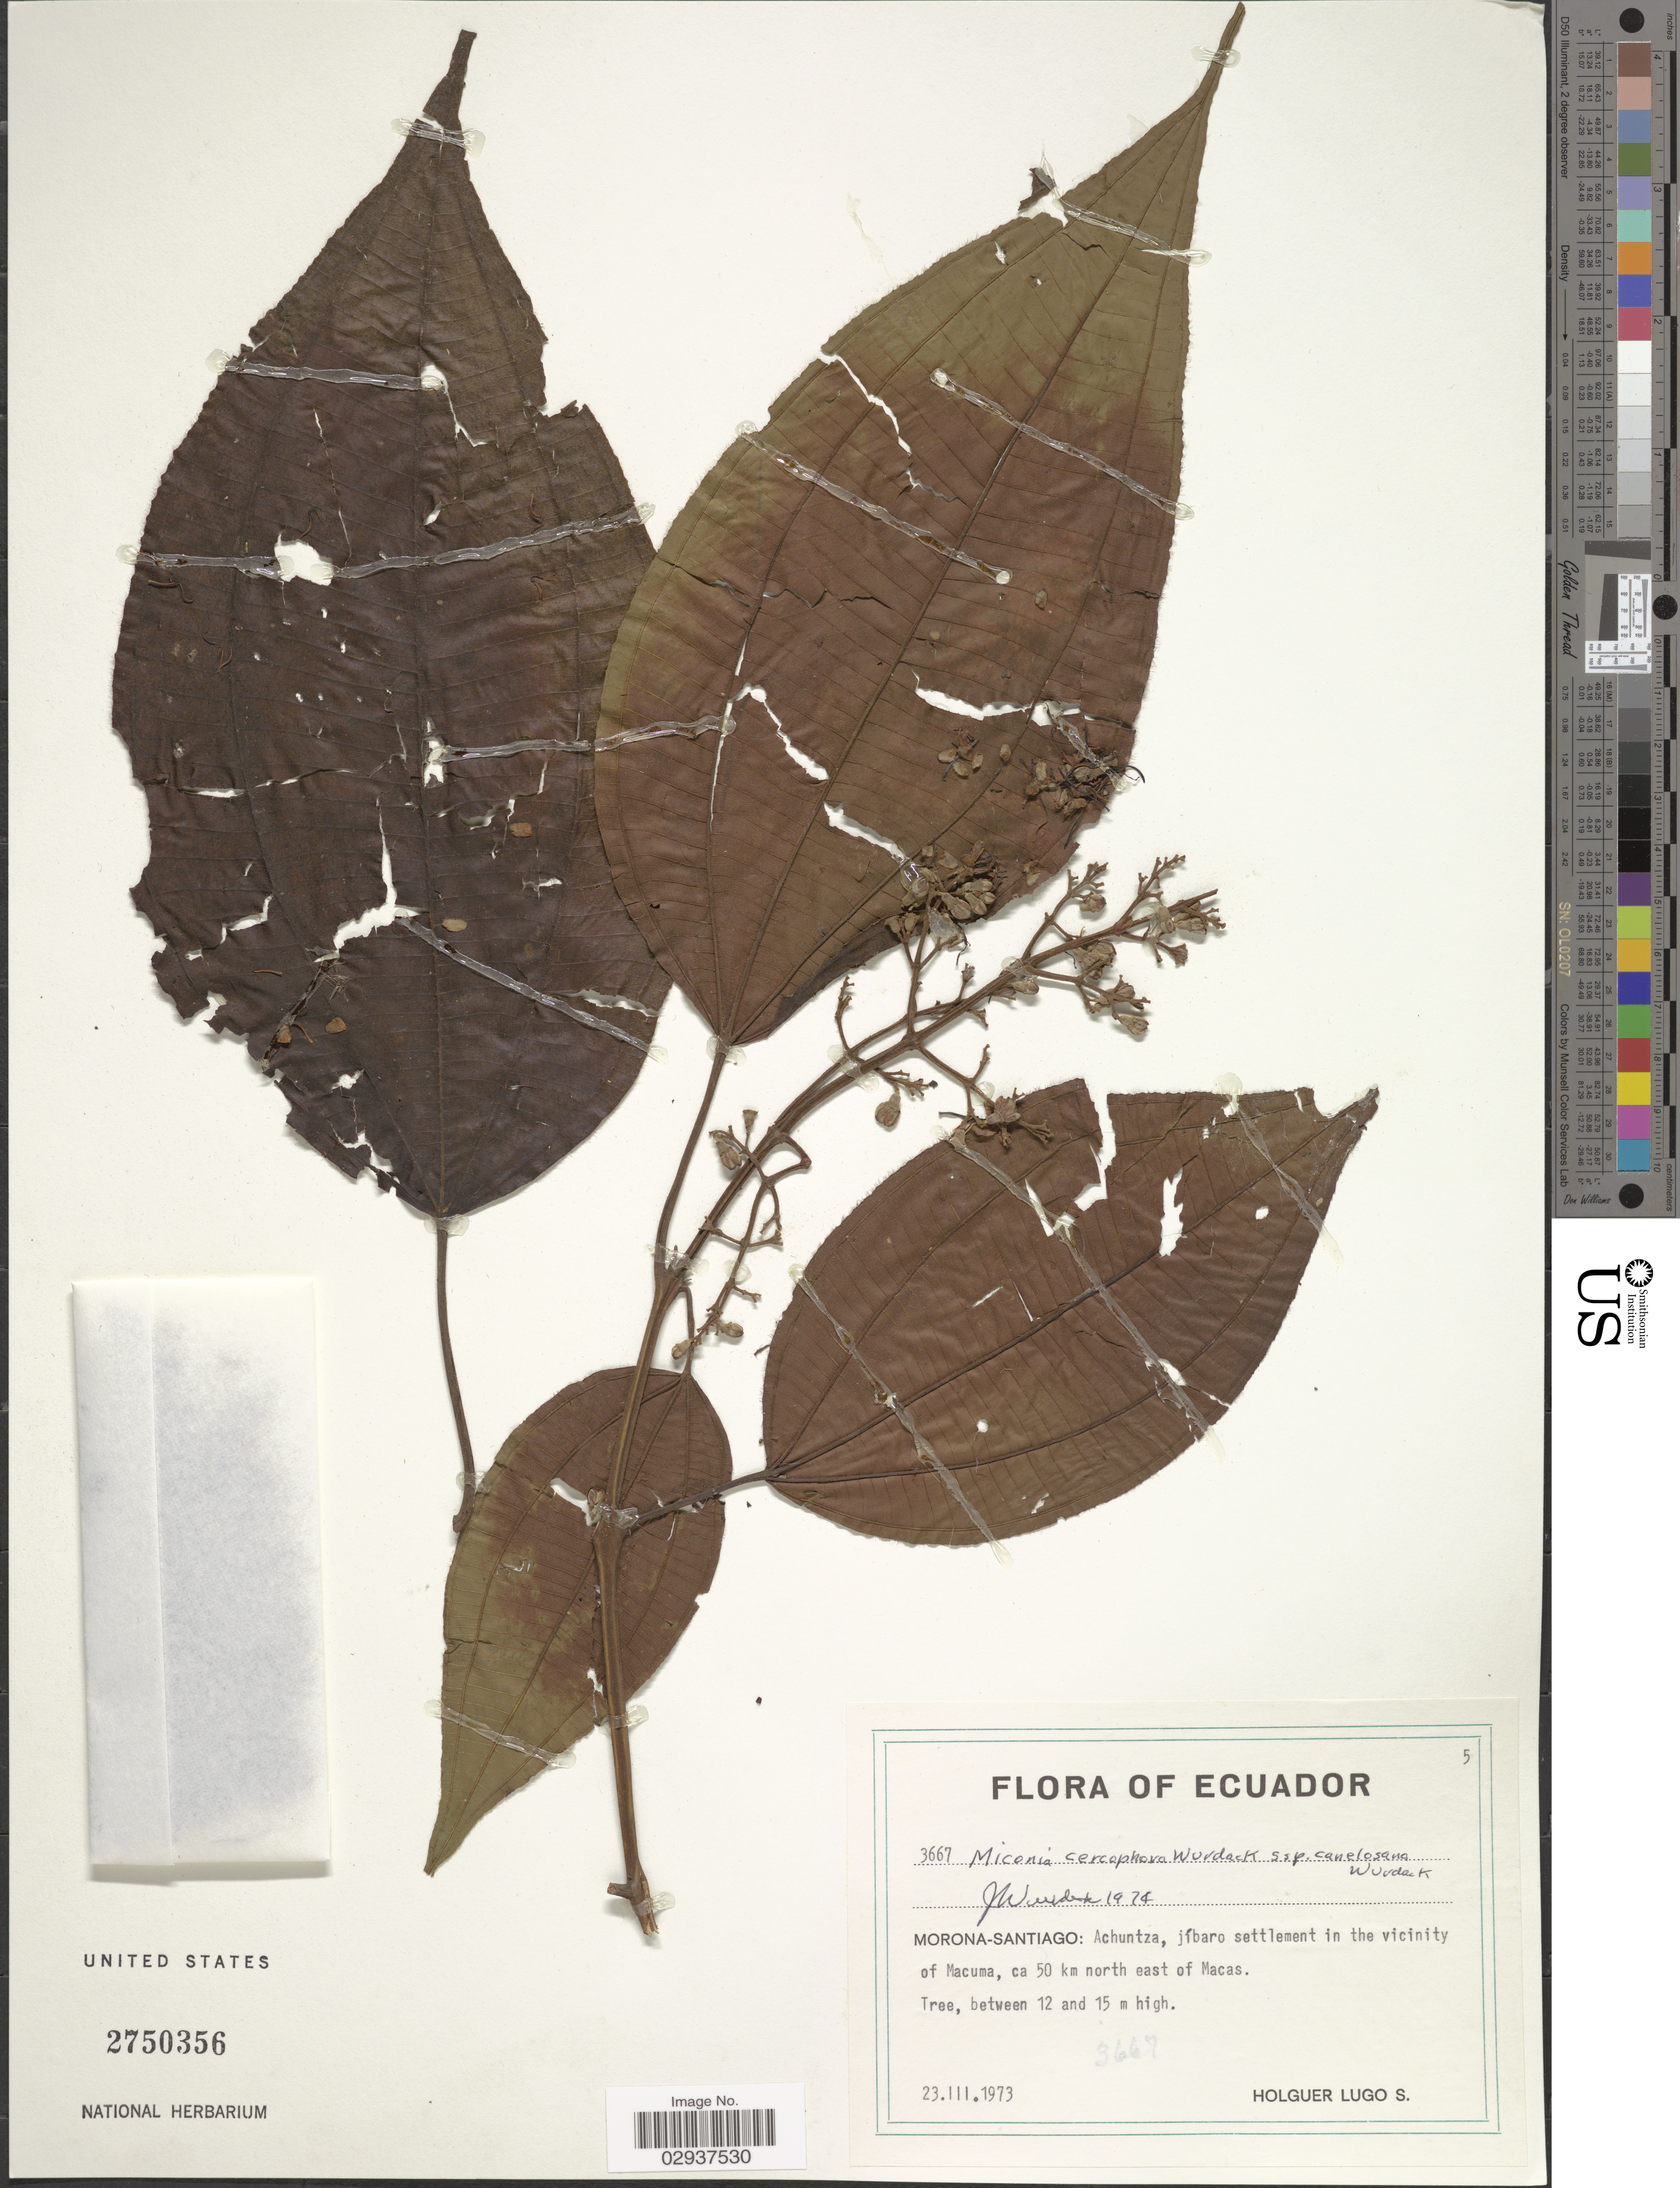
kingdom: Plantae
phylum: Tracheophyta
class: Magnoliopsida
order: Myrtales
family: Melastomataceae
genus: Miconia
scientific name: Miconia cercophora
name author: Wurdack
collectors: H. Lugo S.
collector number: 3667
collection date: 1973-03-23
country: Ecuador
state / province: Morona-Santiago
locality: Achuntza, jíbaro settlement in the vicinity of Macuma, ca 50 km north east of Macas.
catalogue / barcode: US 2750356